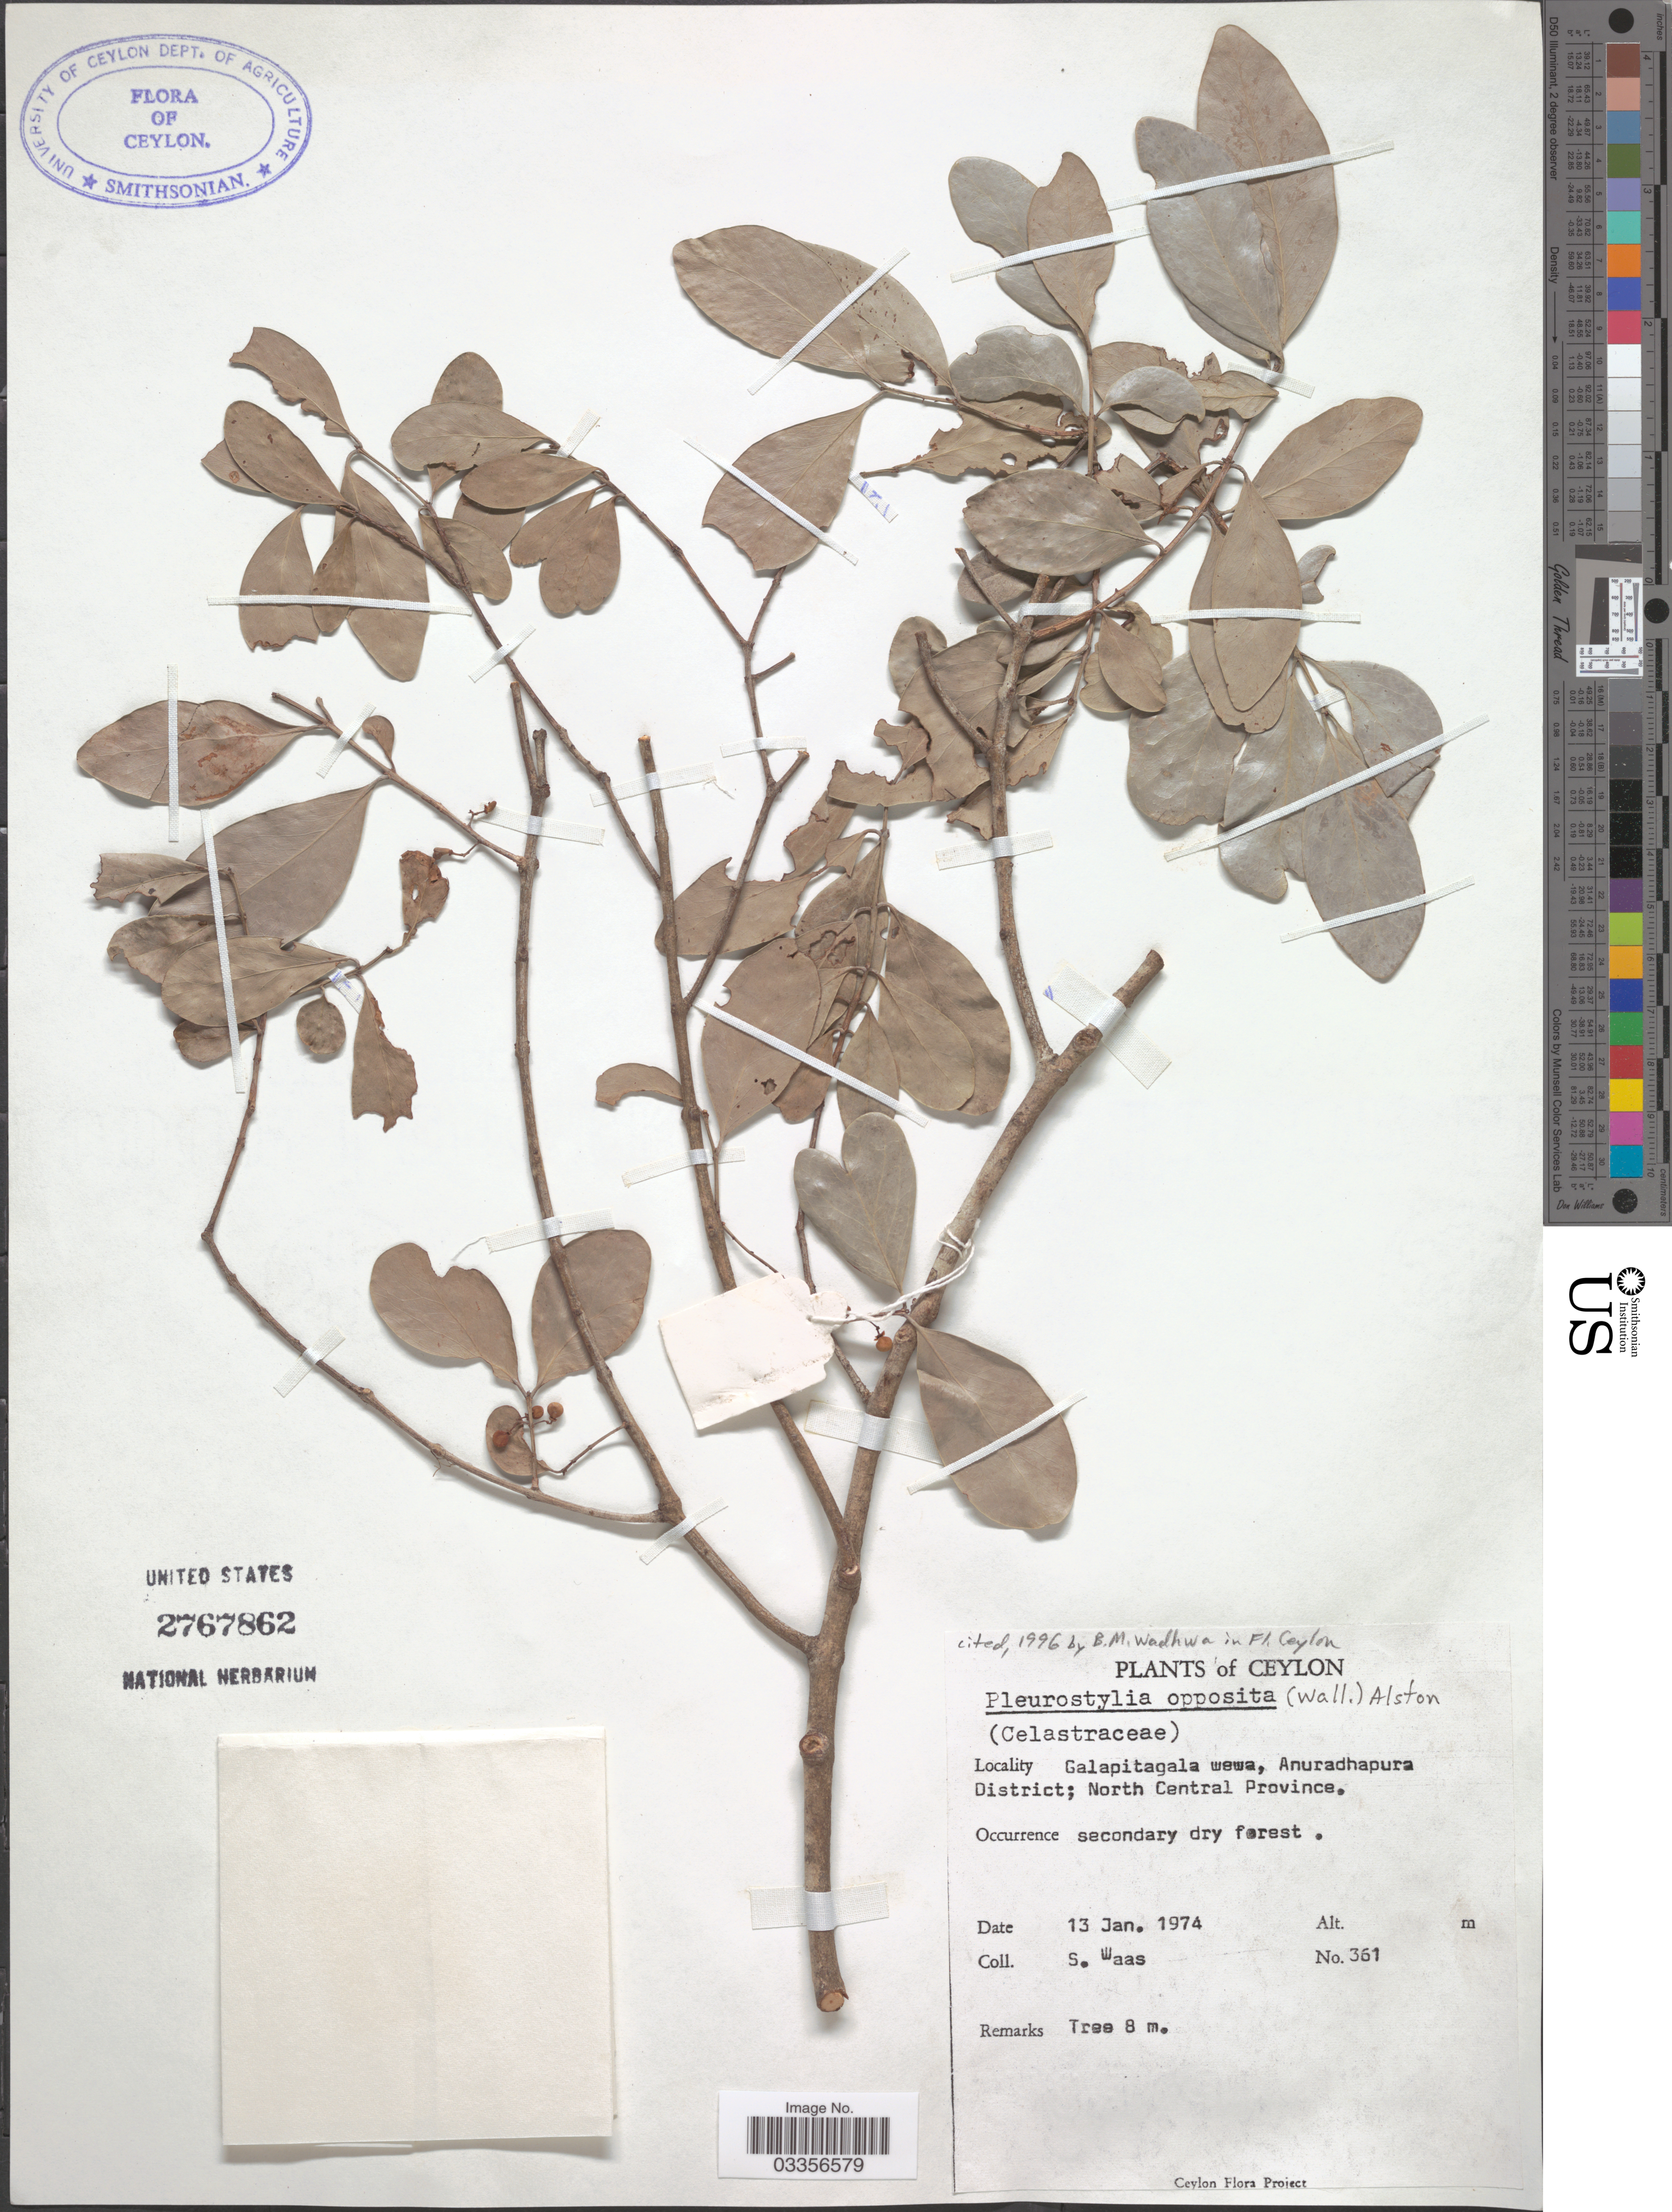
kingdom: Plantae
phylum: Tracheophyta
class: Magnoliopsida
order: Celastrales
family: Celastraceae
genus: Pleurostylia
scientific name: Pleurostylia opposita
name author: (Wall.) Alston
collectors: S. Waas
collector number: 361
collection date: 1974-01-13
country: Sri Lanka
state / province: North Central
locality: Ceylon, Galapitagala wewa, Anuradhapura District.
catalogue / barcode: US 2767862